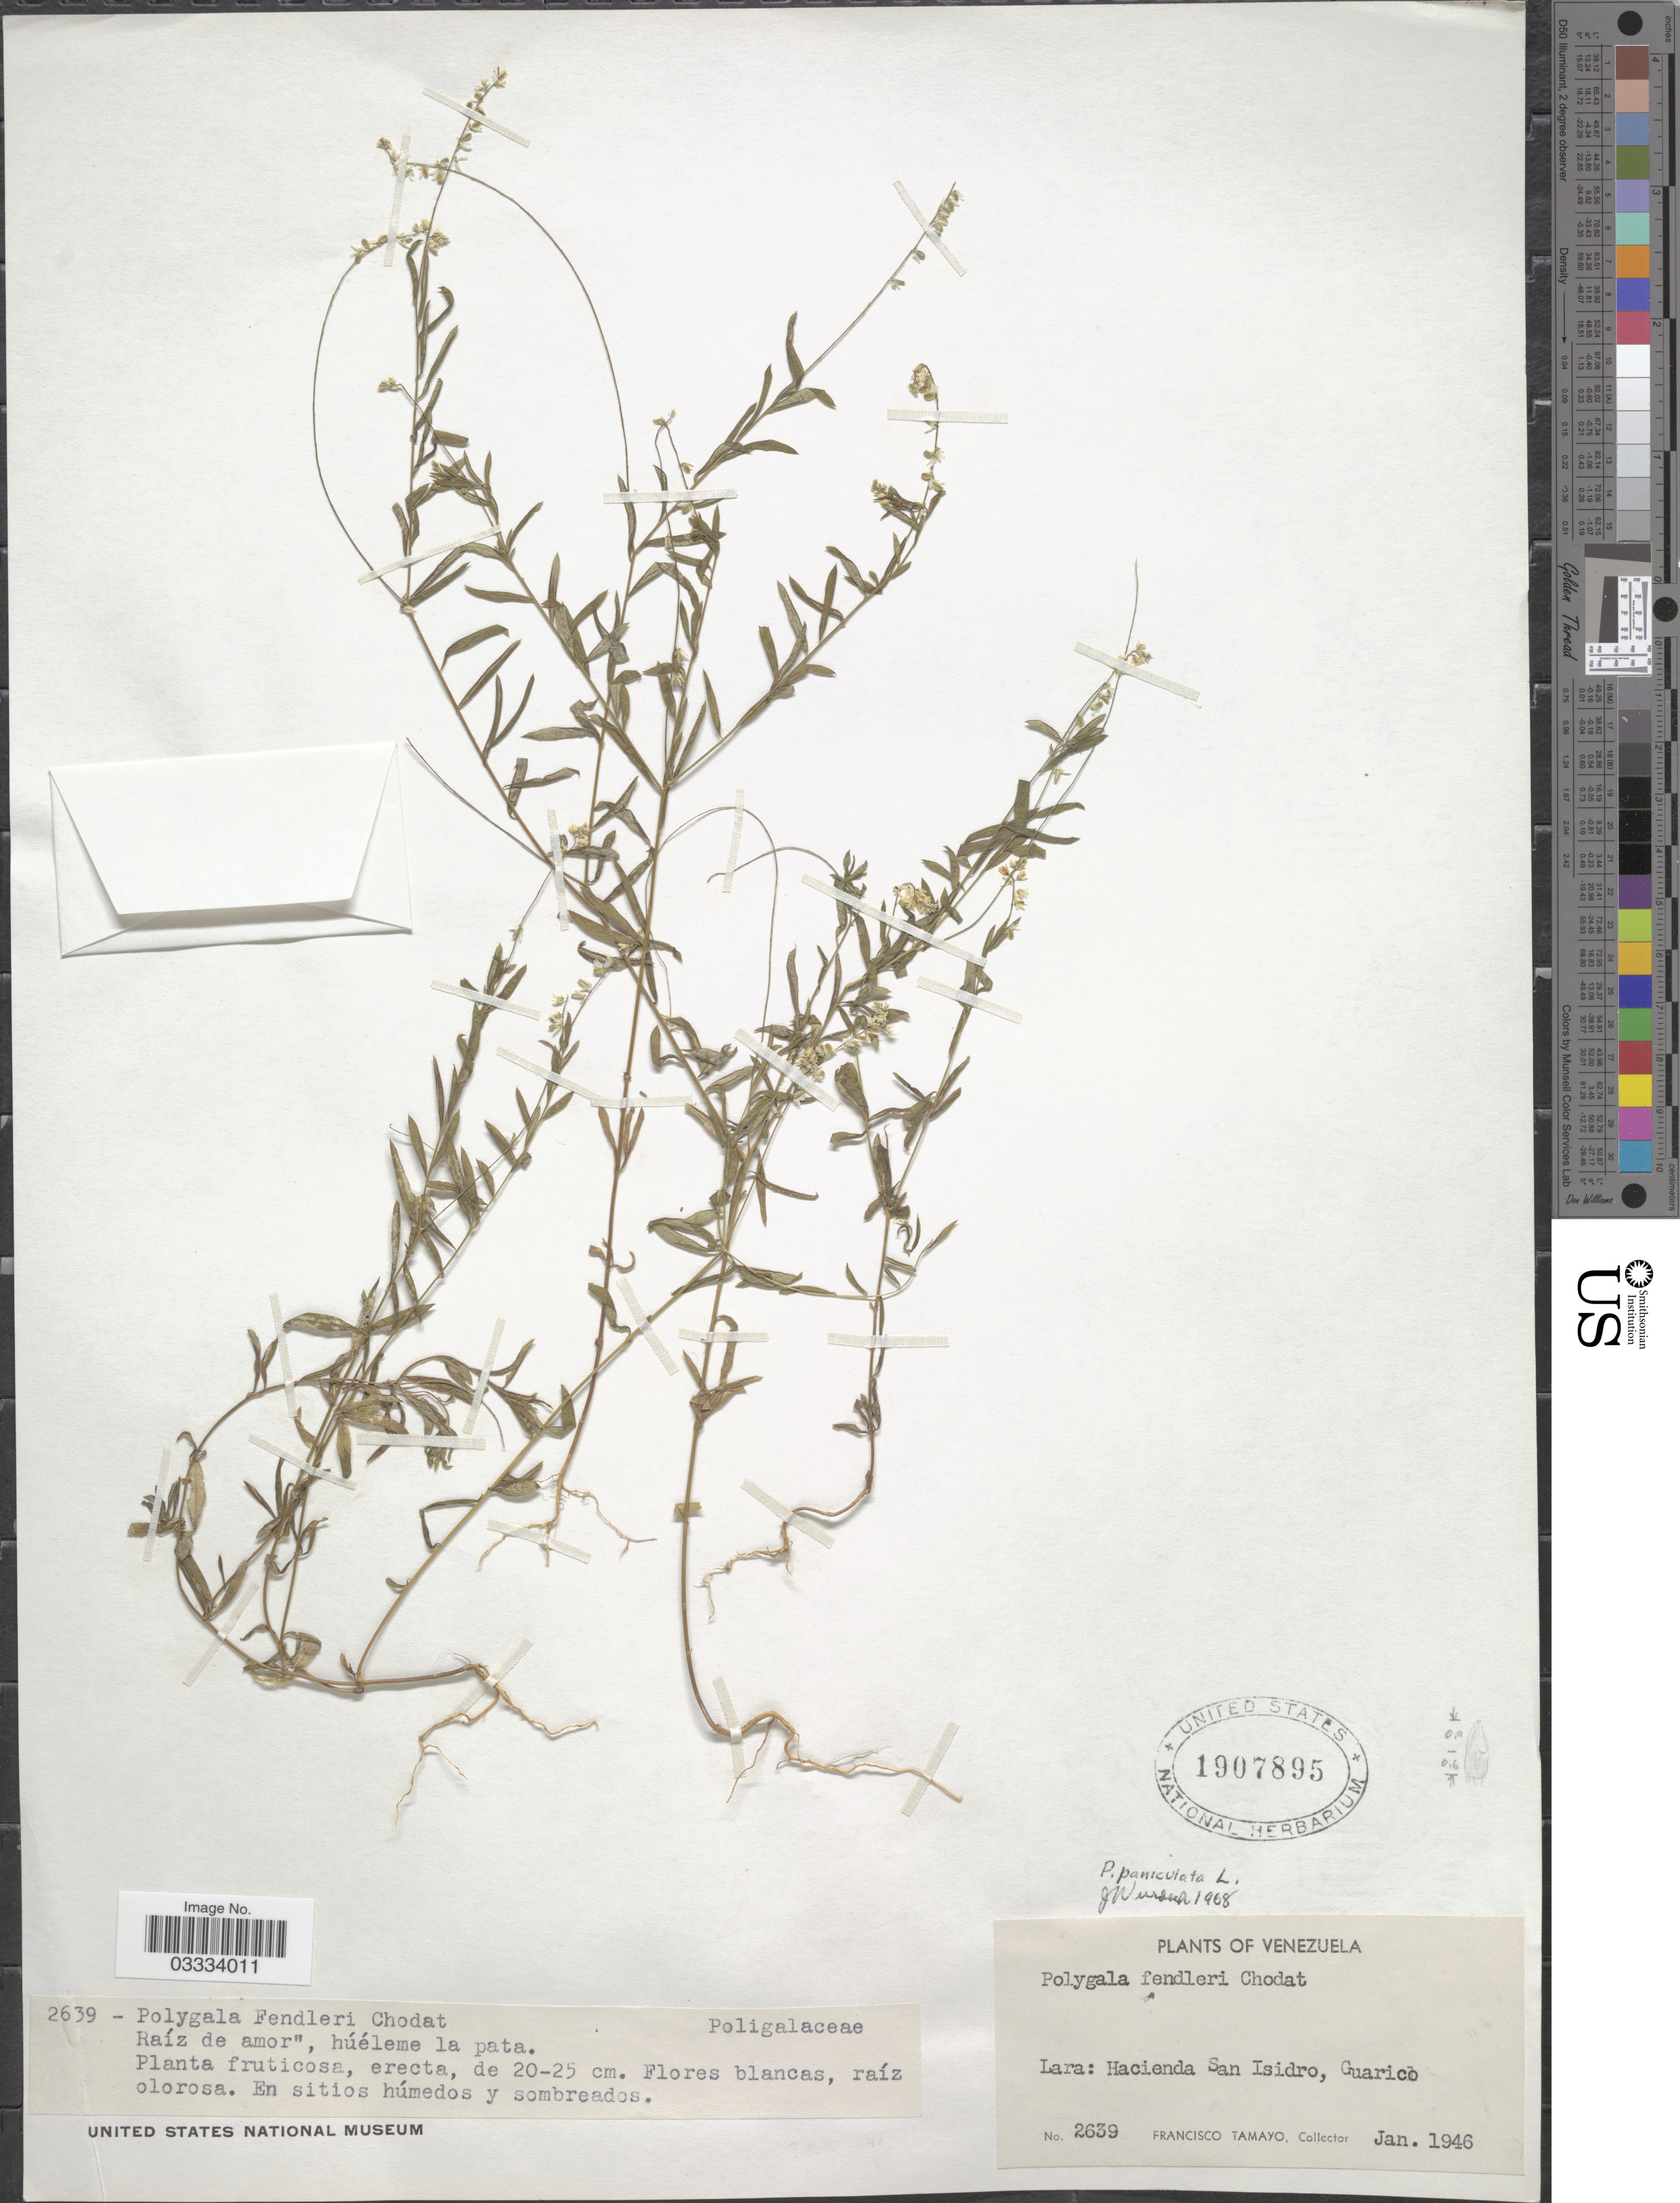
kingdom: Plantae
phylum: Tracheophyta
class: Magnoliopsida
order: Fabales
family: Polygalaceae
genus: Polygala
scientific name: Polygala paniculata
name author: L.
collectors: F. Tamayo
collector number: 2639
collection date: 1946-01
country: Venezuela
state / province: Lara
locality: Hacienda San Isidro, Guarico.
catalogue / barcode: US 1907895